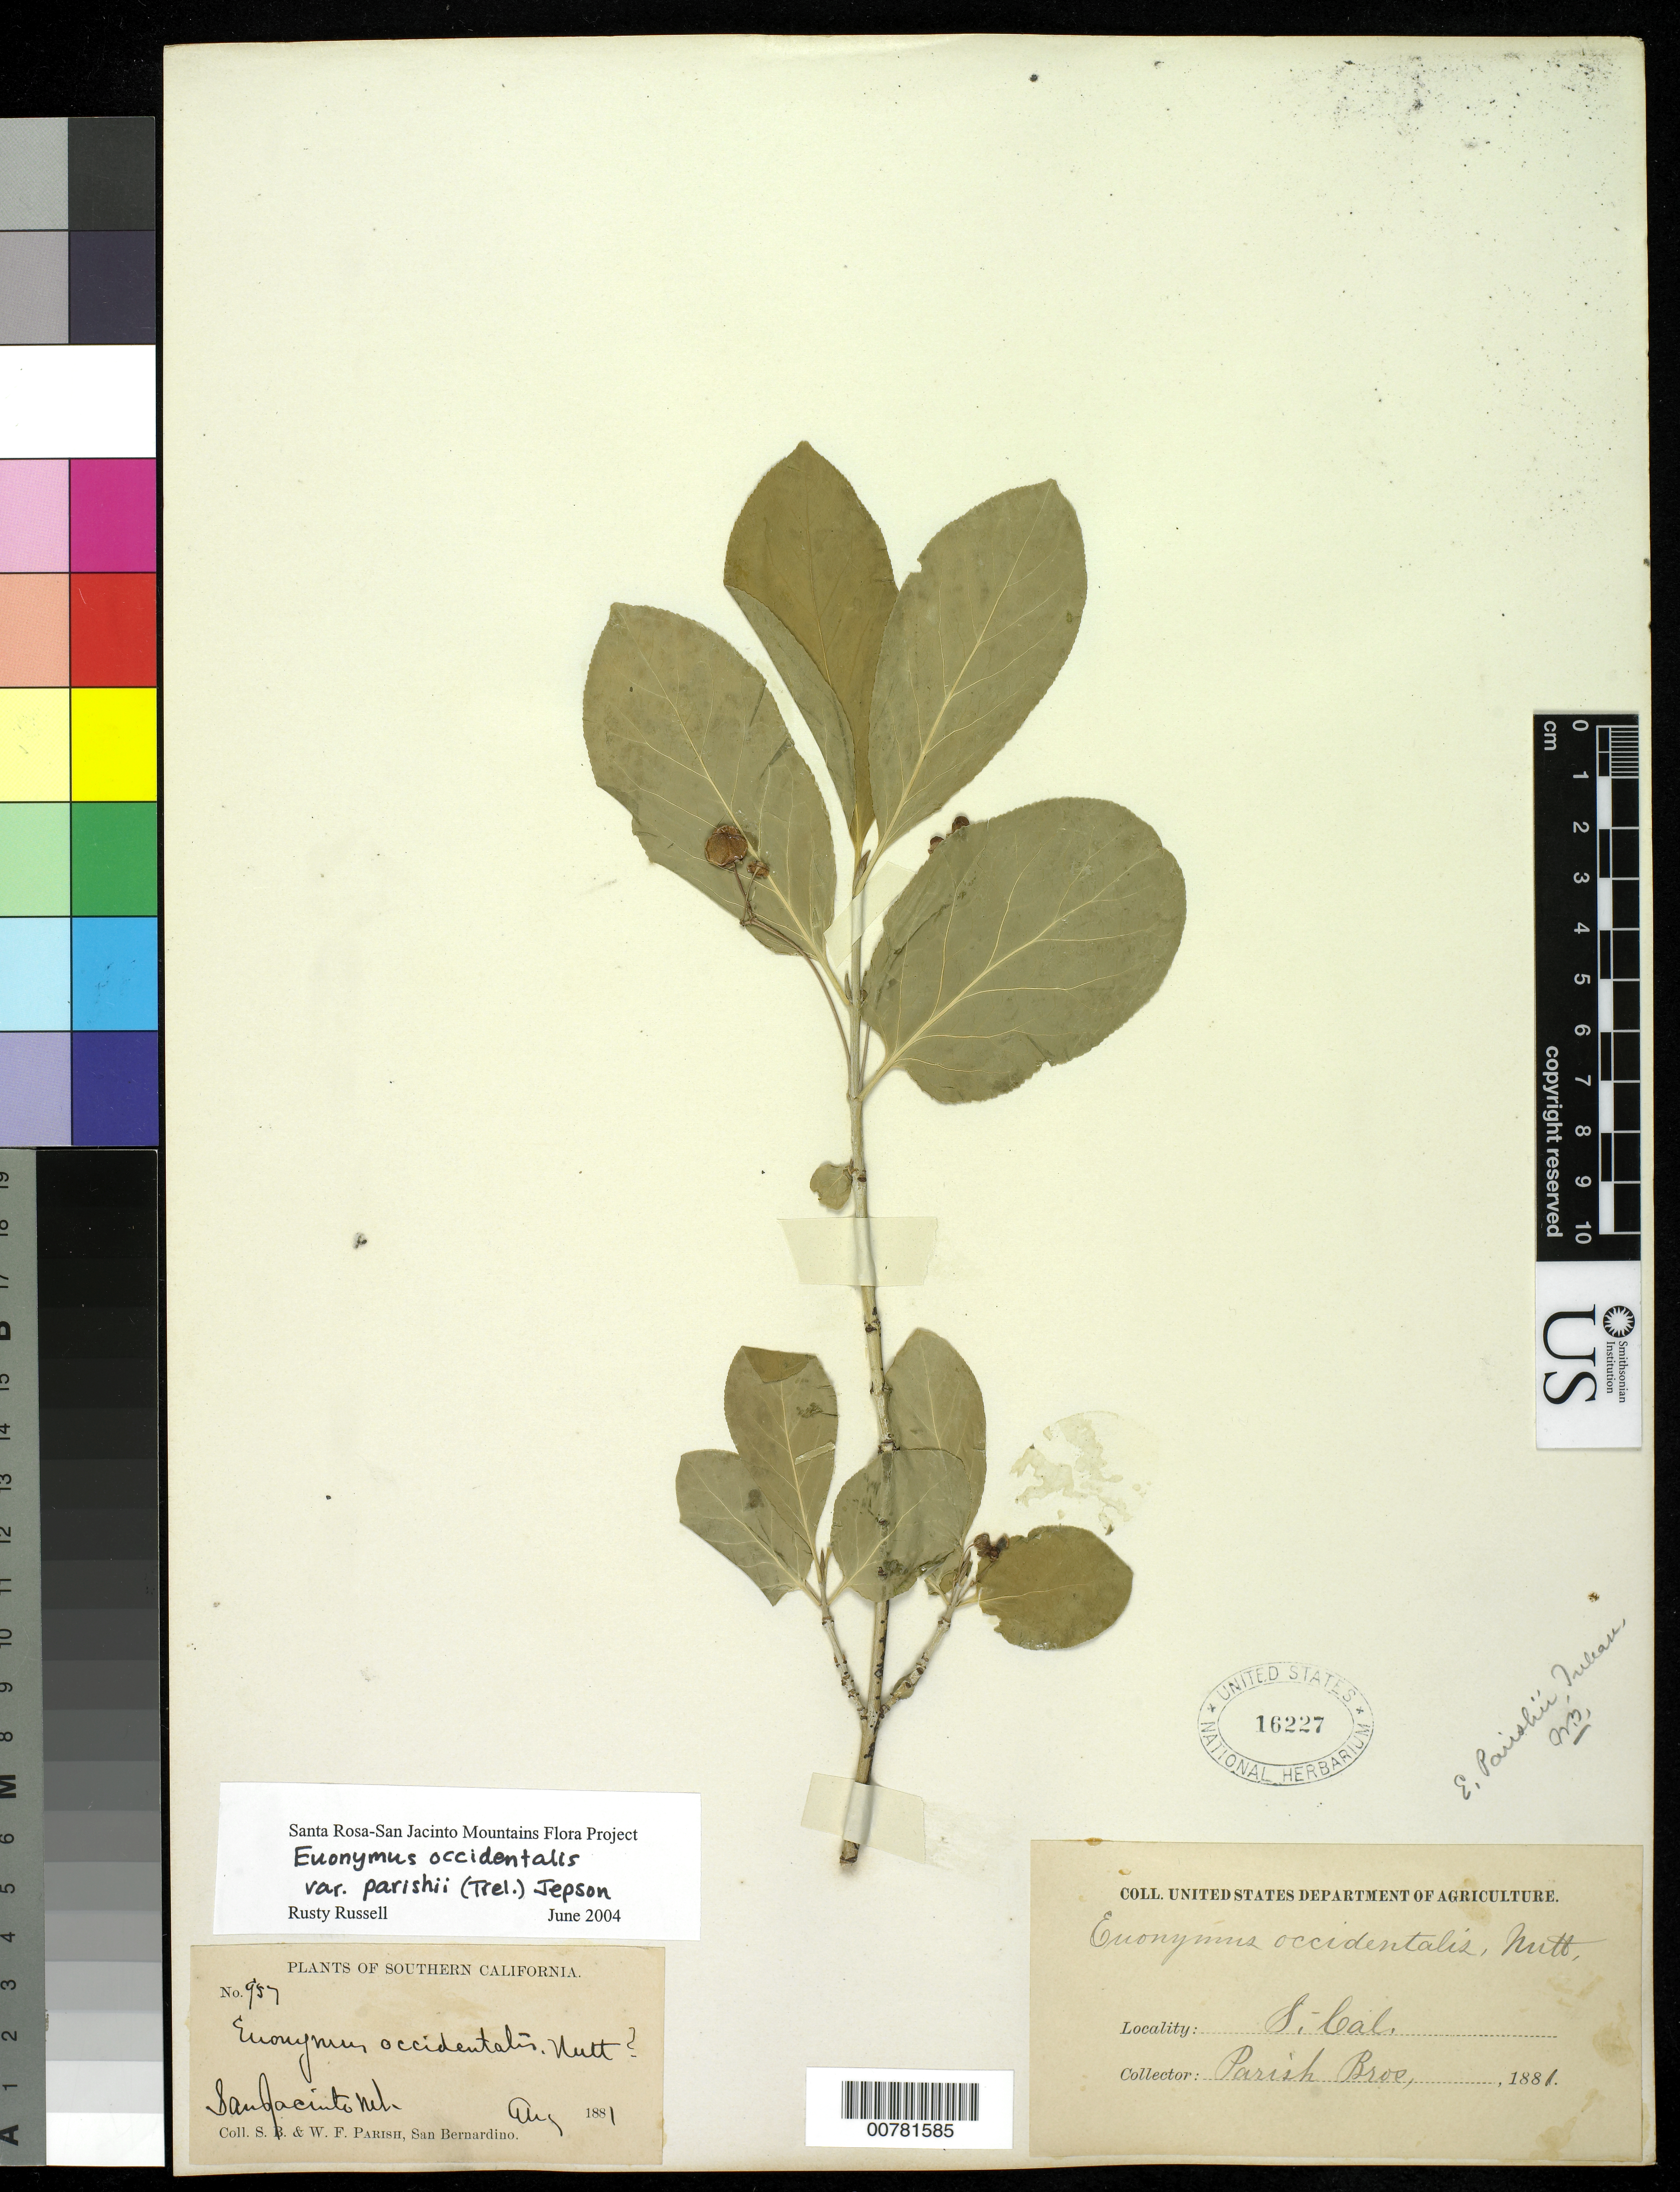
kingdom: Plantae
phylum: Tracheophyta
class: Magnoliopsida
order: Celastrales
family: Celastraceae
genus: Euonymus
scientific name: Euonymus occidentalis var. parishii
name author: (Trel.) Jepson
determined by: Russell, R.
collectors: S. B. Parish & W. F. Parish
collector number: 957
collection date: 1881-08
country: United States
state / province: California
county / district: San Bernardino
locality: San Bernardino, San Jacinto Mts.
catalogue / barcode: US 16227